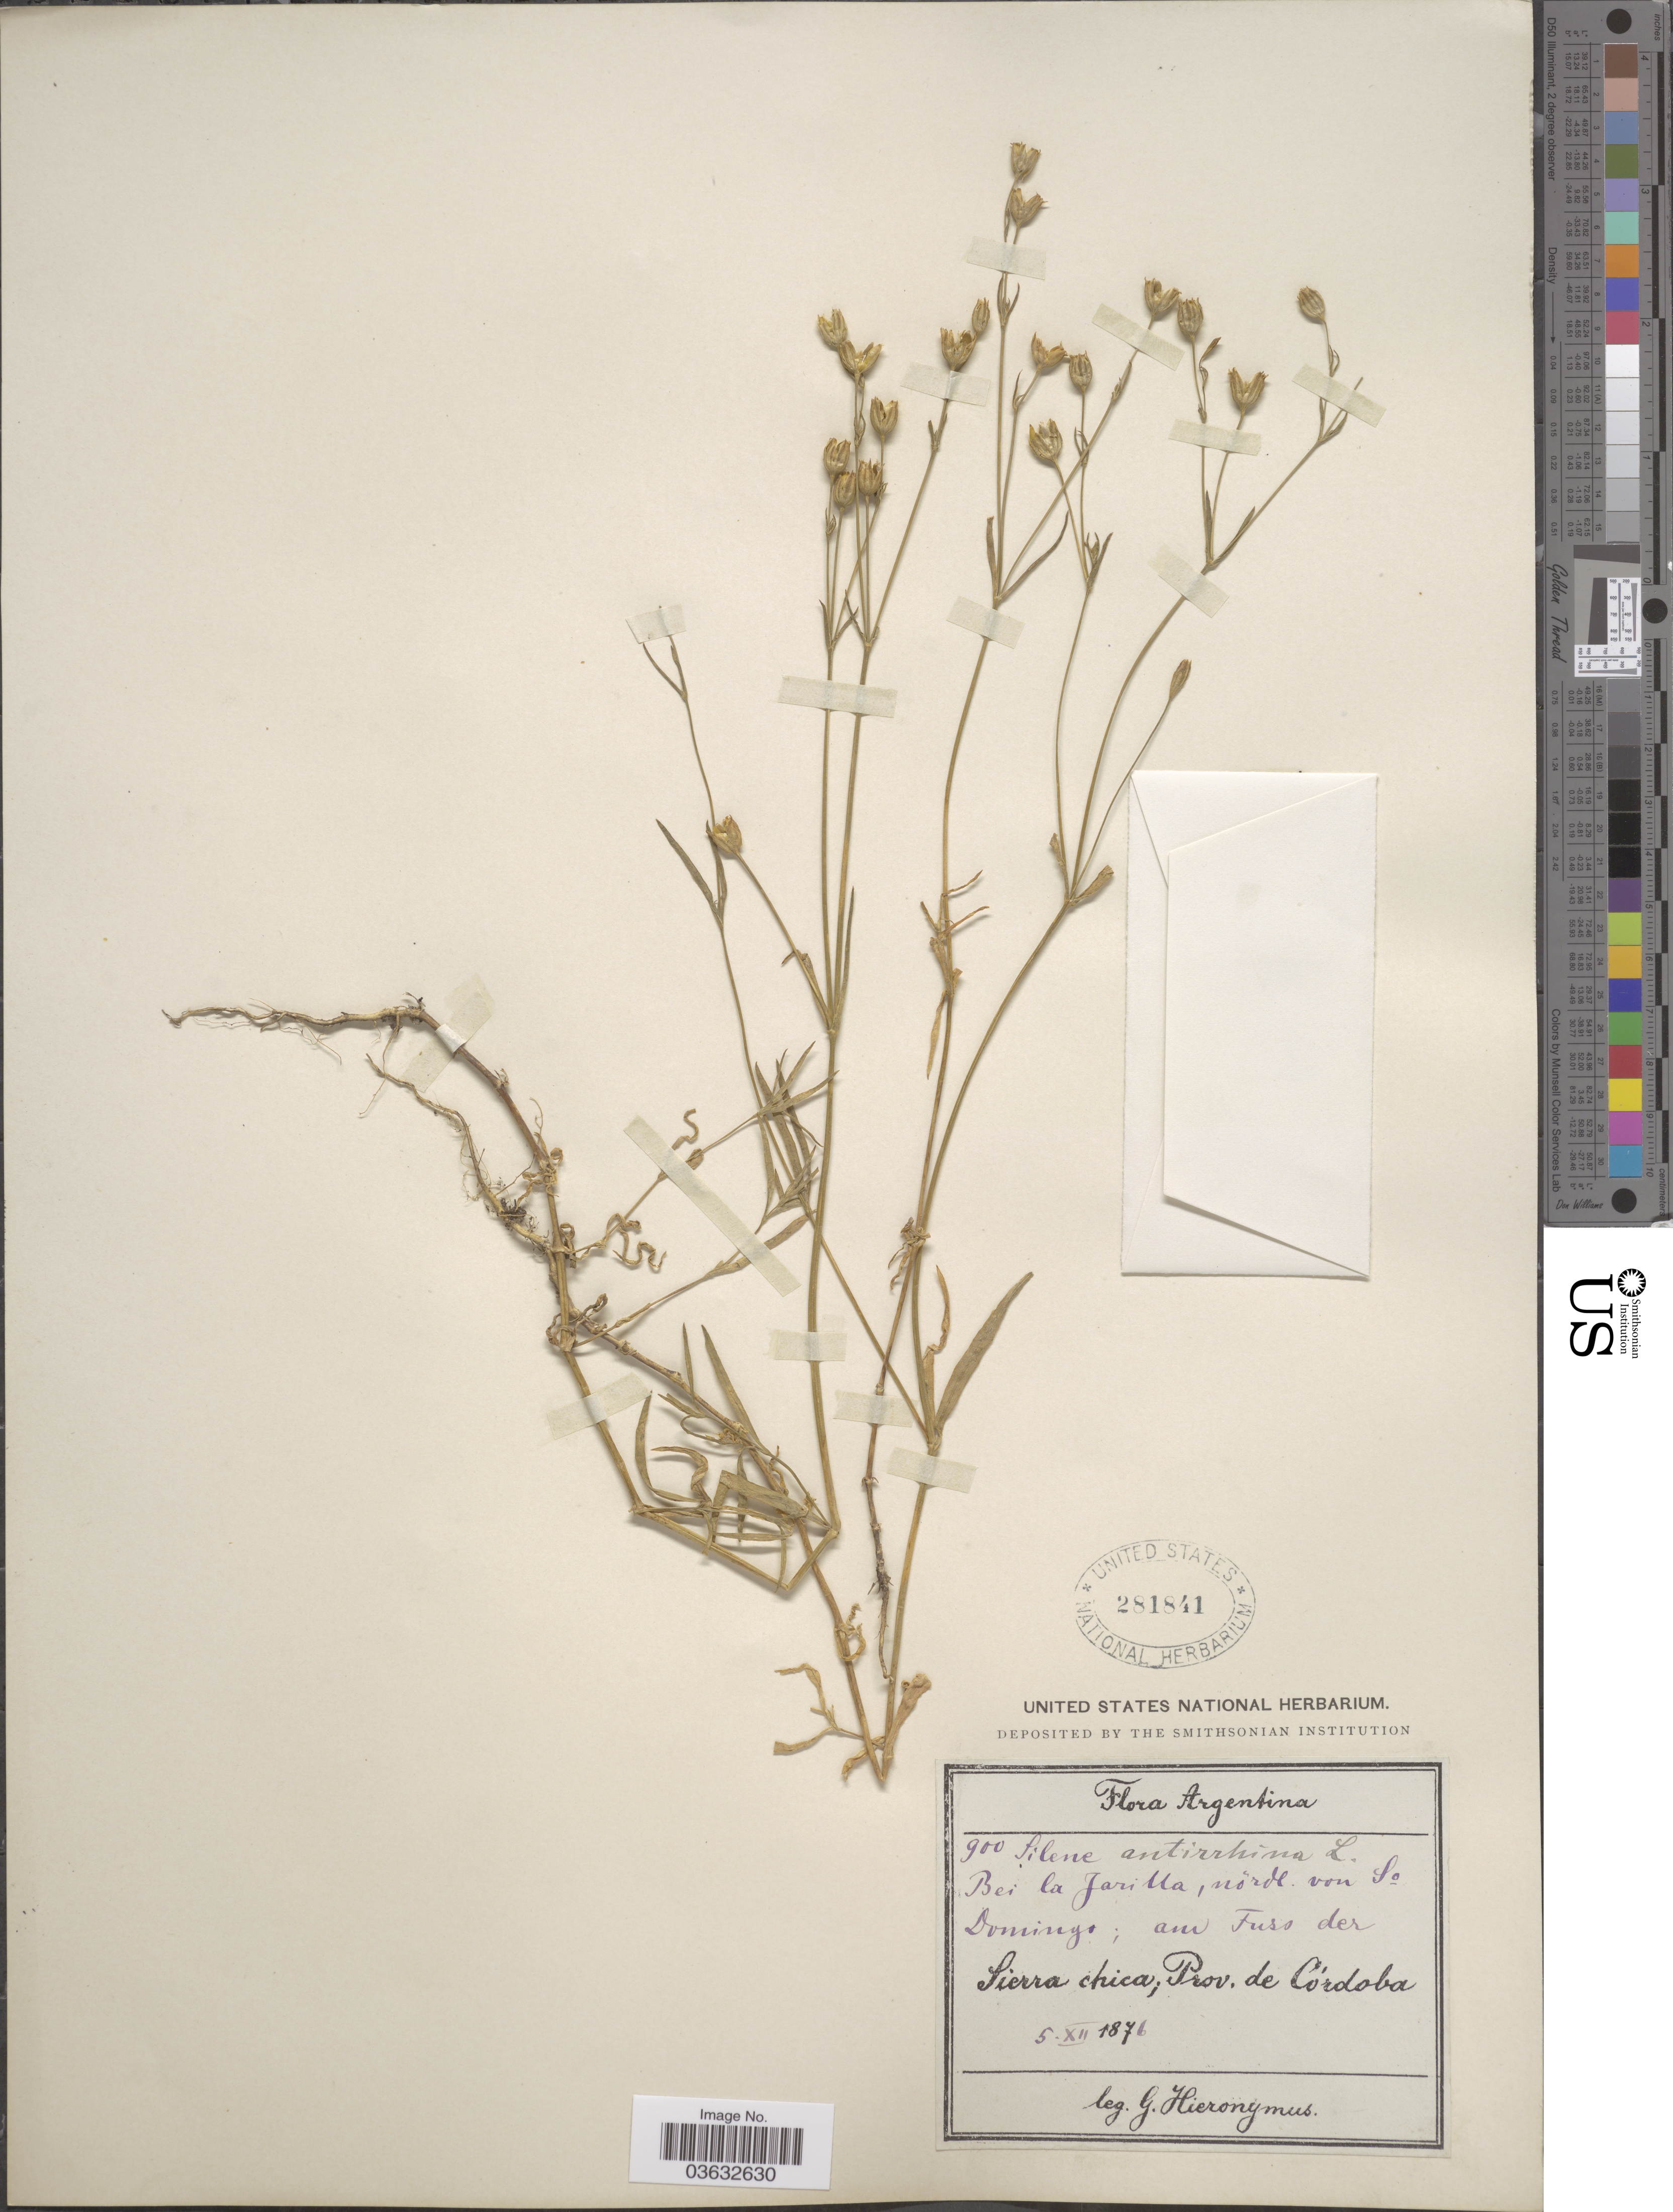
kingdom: Plantae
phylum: Tracheophyta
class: Magnoliopsida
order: Caryophyllales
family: Caryophyllaceae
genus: Silene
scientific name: Silene antirrhina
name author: L.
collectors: G. H. Hieronymus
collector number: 900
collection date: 1876-12-05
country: Argentina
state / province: Cordoba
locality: Bei la Jarilla, nörde von Sa Domingo; am Fuso der Sierra chica.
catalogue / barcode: US 281841